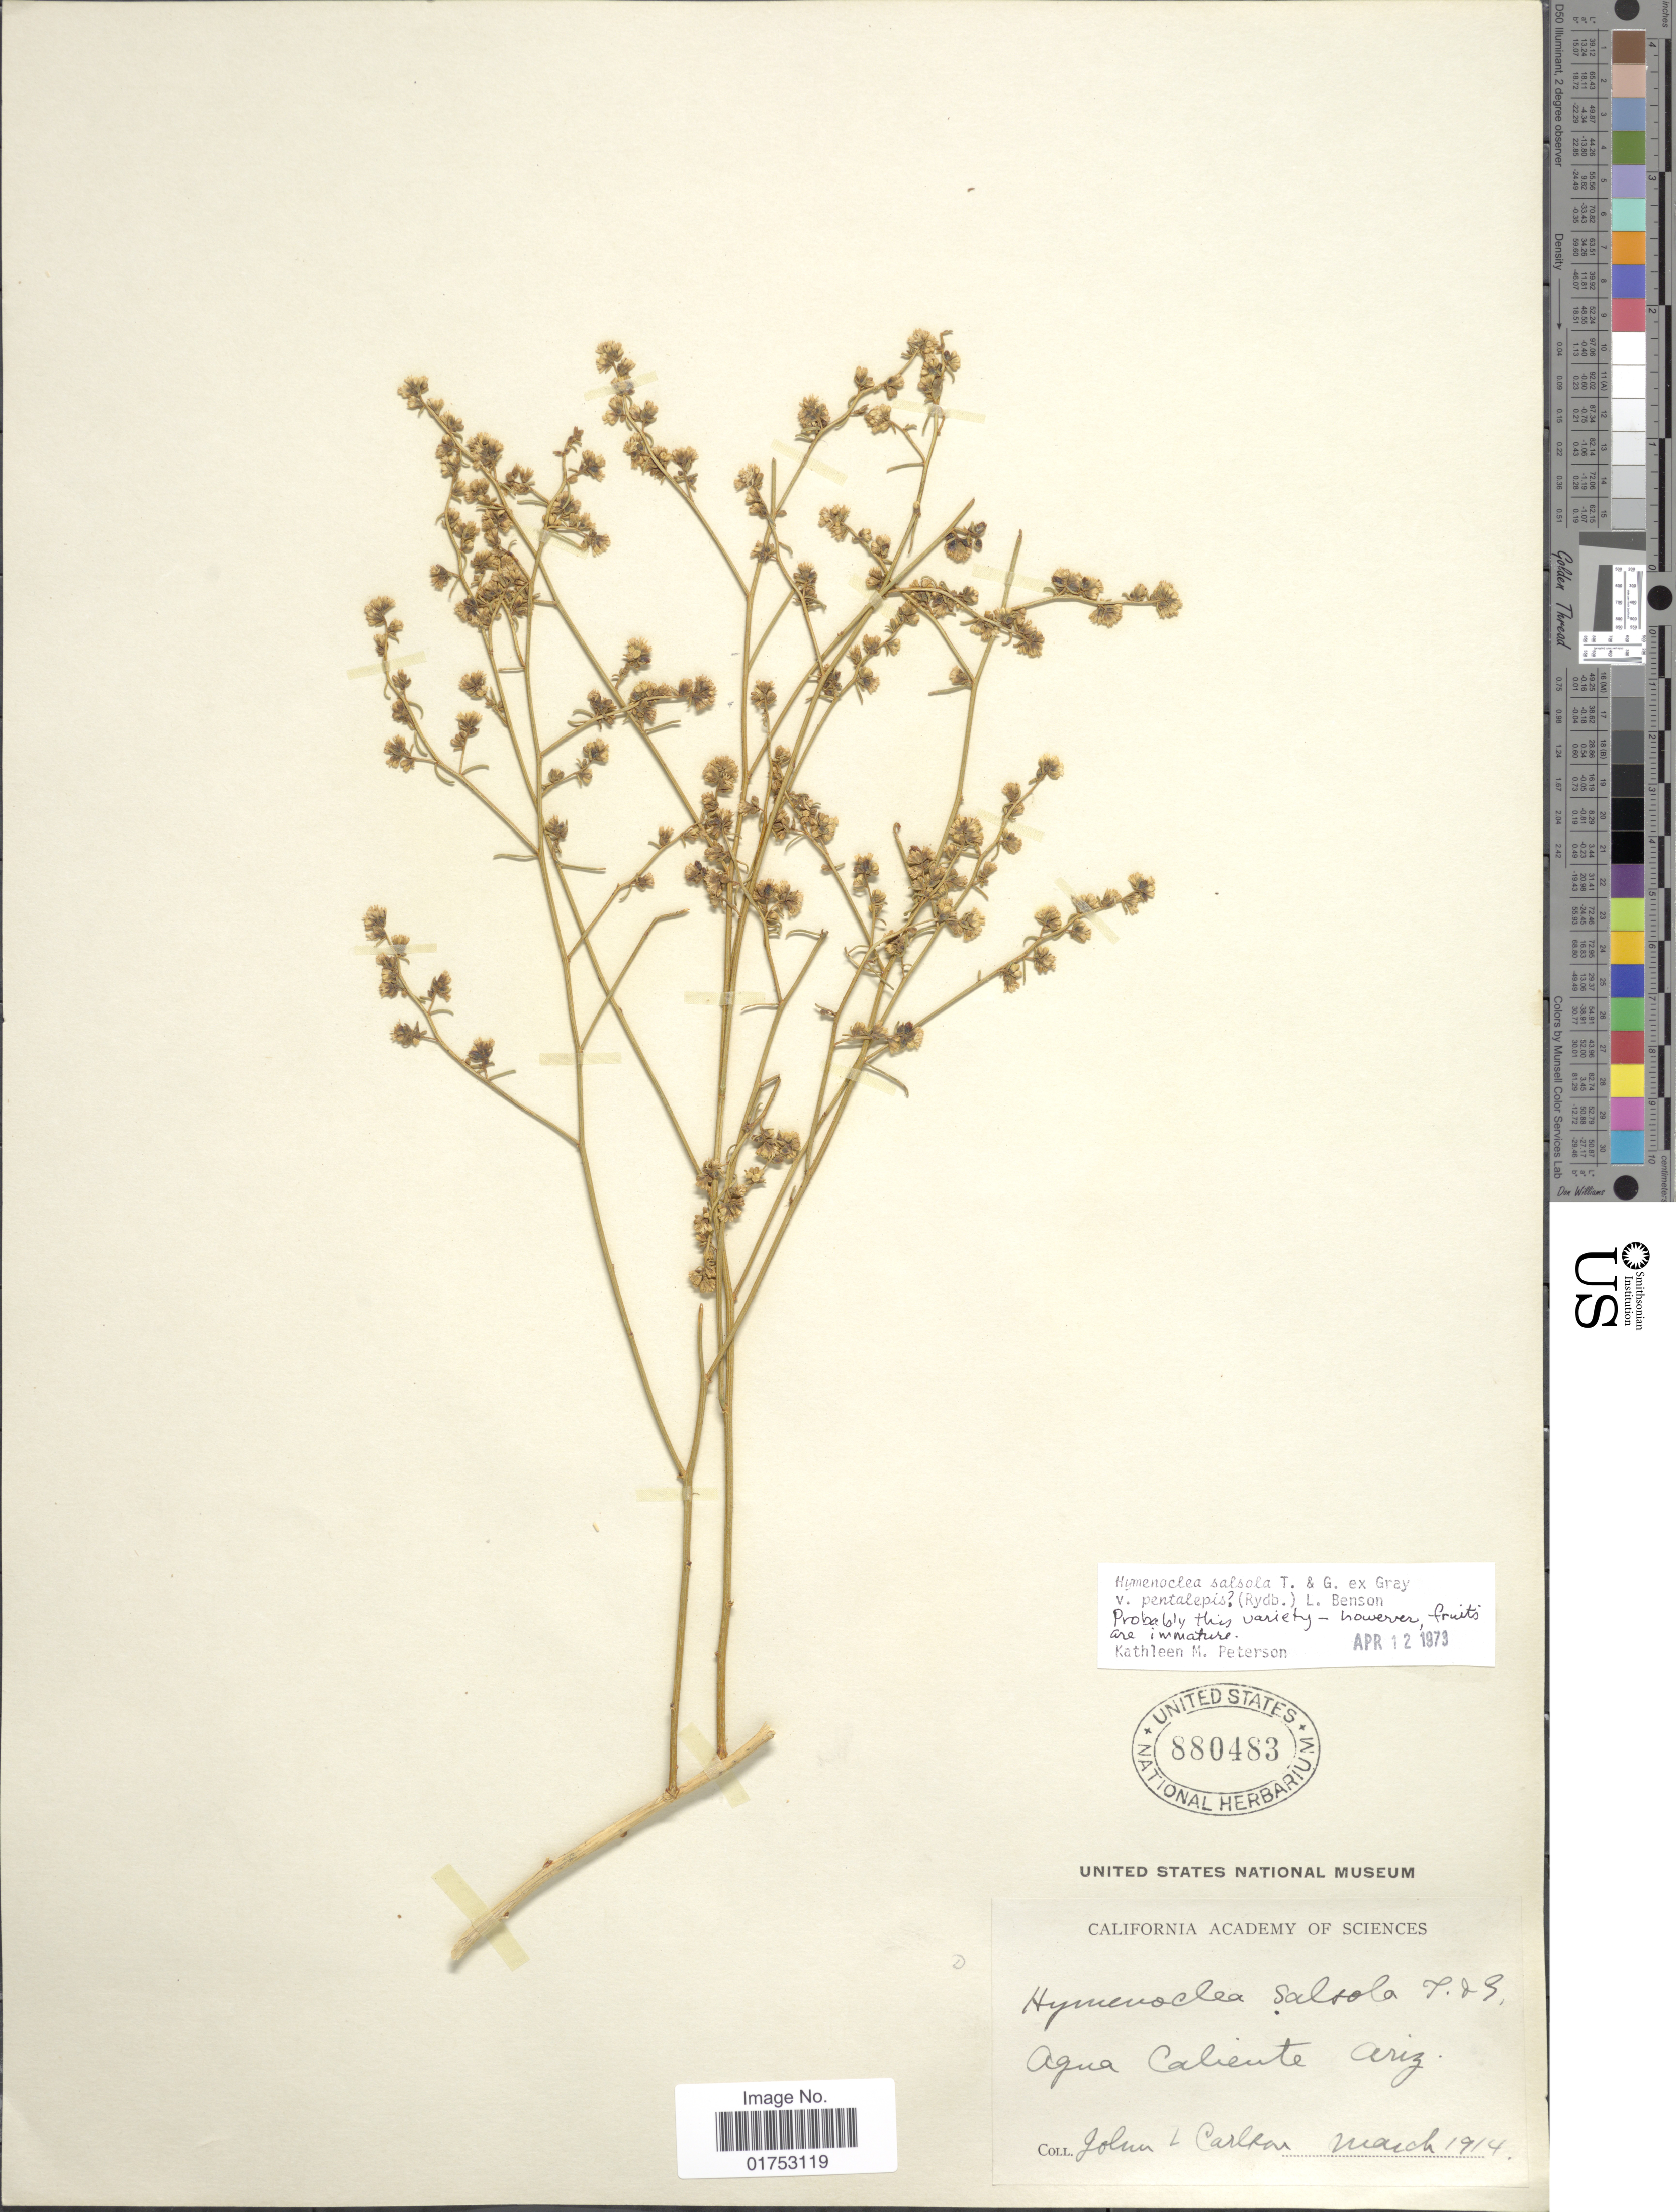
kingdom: Plantae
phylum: Tracheophyta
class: Magnoliopsida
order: Asterales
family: Asteraceae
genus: Hymenoclea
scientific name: Hymenoclea salsola var. pentalepis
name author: (Rydb.) L.D. Benson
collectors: J. Carlson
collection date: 1914-03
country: United States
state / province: Arizona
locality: Agua Caliente, Ariz.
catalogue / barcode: US 880483